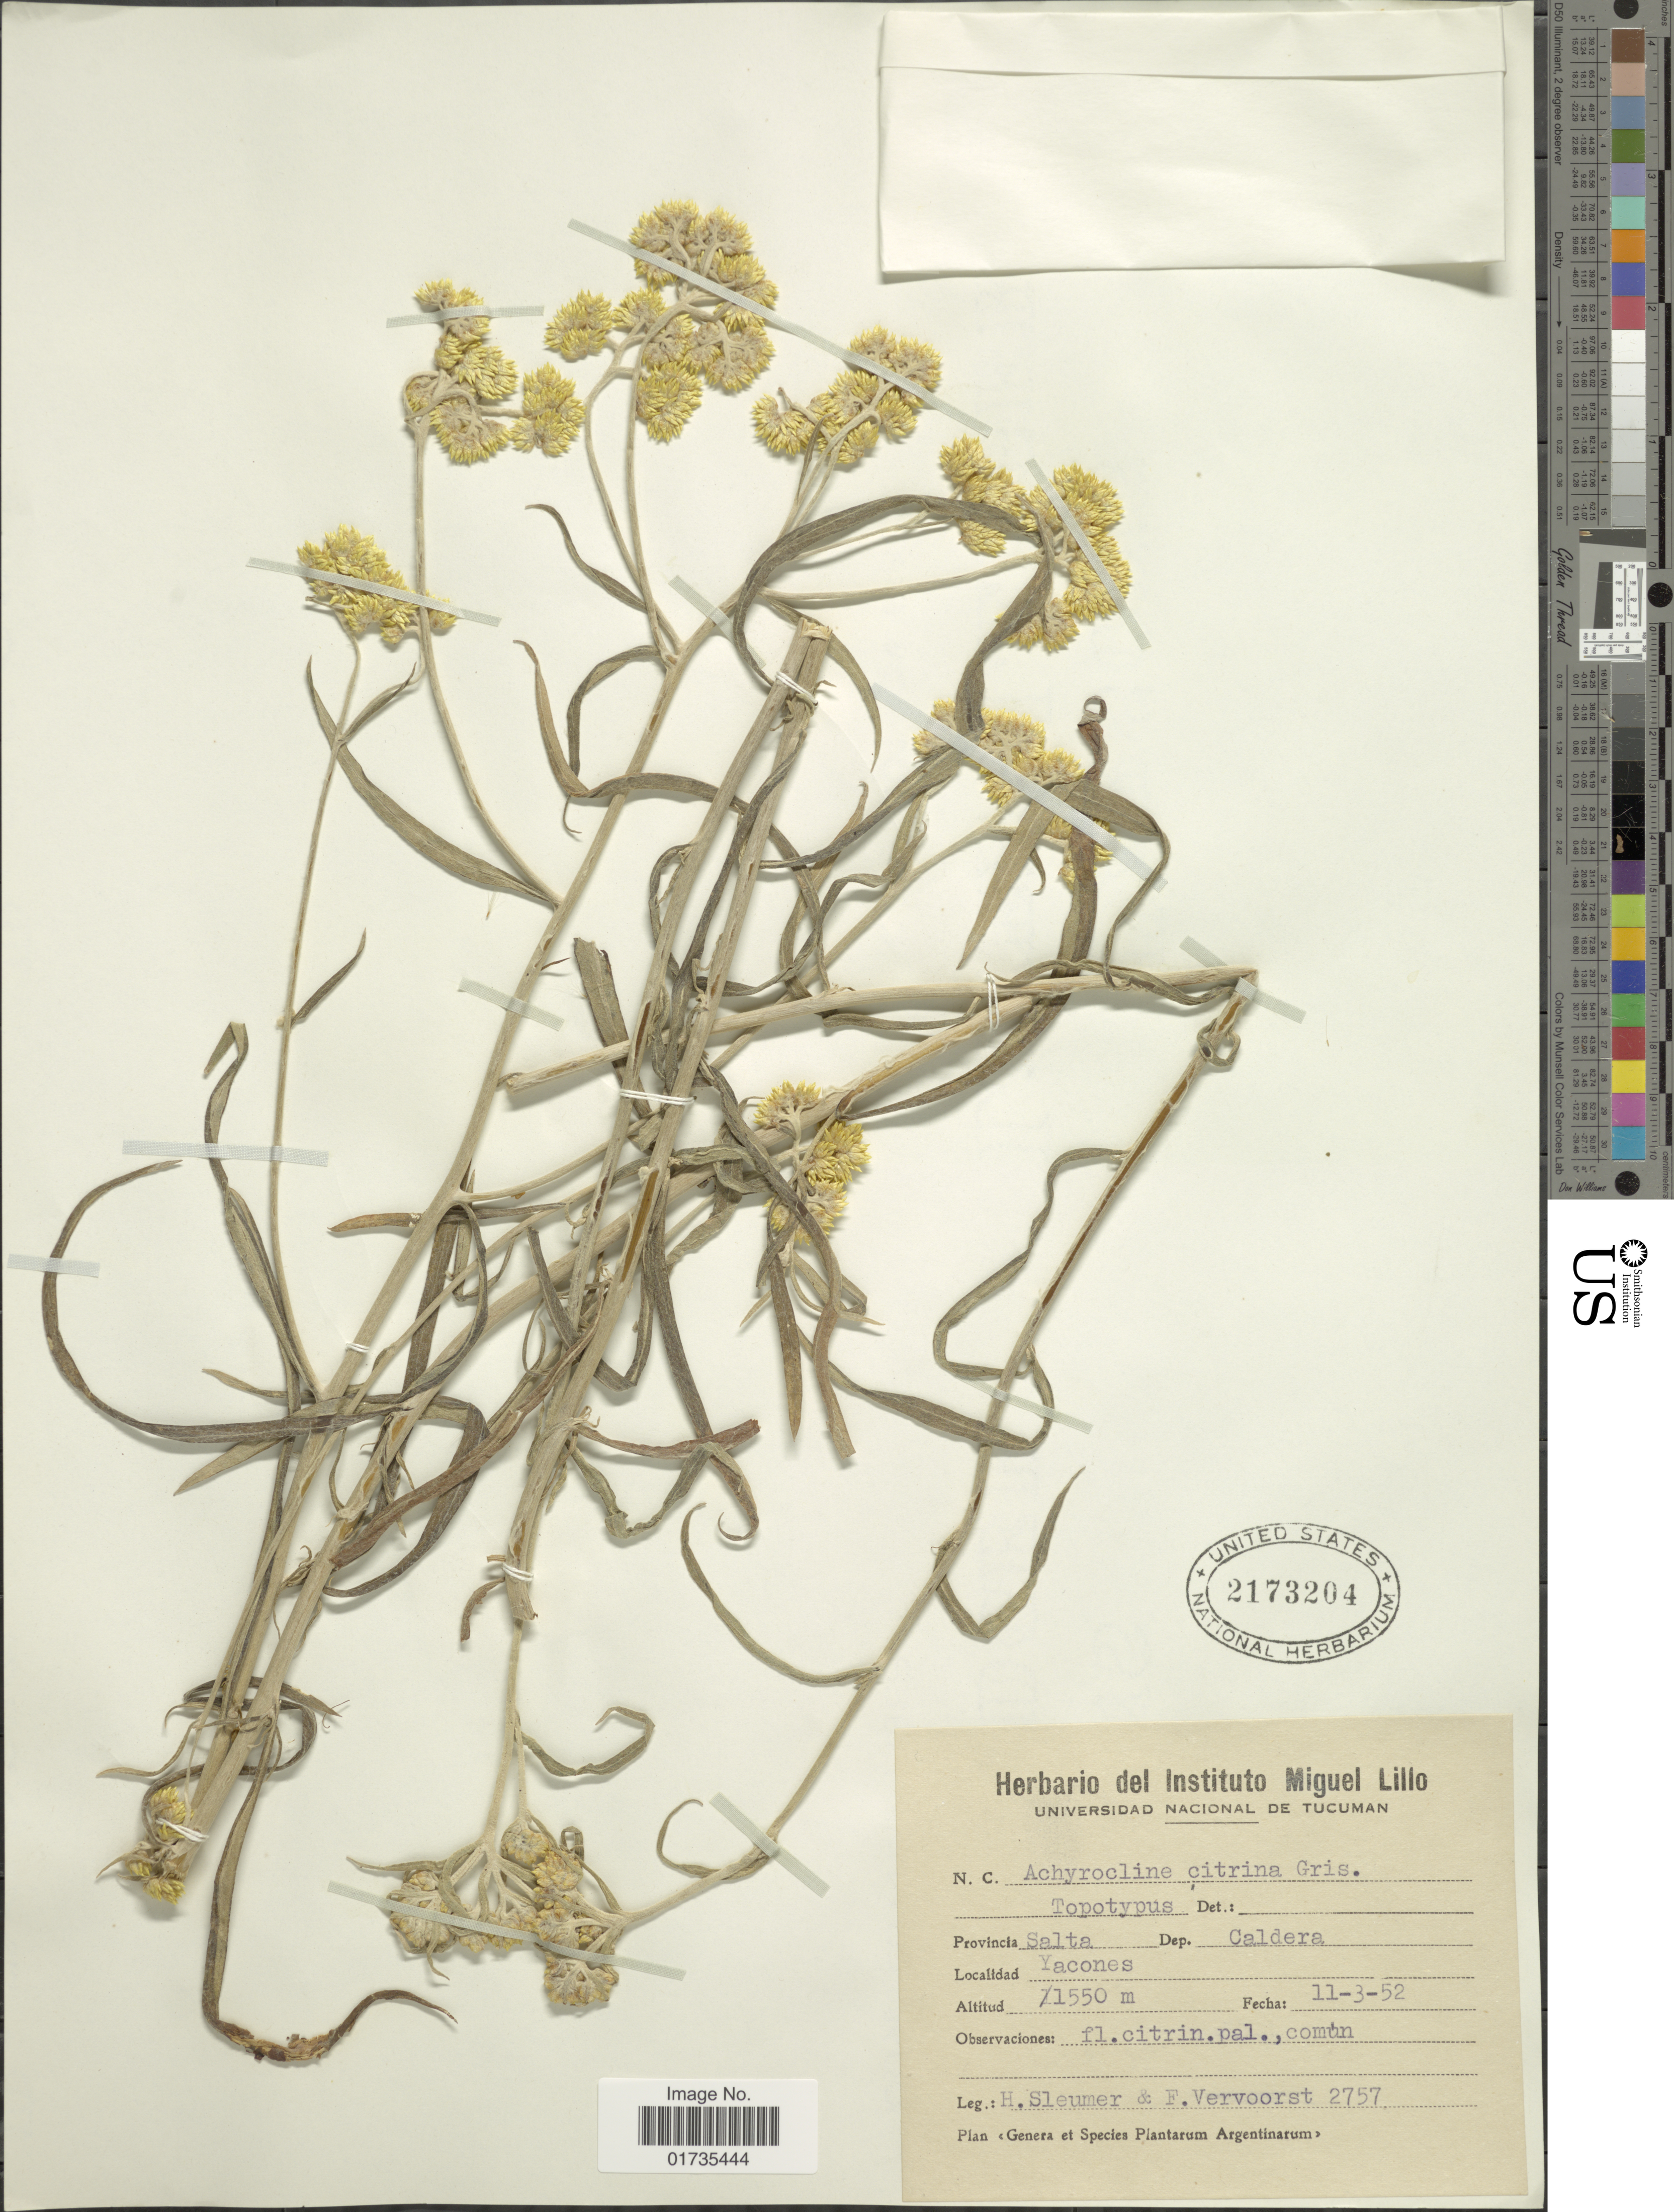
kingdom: Plantae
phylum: Tracheophyta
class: Magnoliopsida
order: Asterales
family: Asteraceae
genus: Achyrocline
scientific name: Achyrocline citrina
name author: Griseb.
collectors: H. O. Sleumer & F. Vervoorst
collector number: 2757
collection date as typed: Transcribed d/m/y: 11/3/52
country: Argentina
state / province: Salta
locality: Provincia Salta. Dep. Caldera. Yacones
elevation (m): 1550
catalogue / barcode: US 2173204